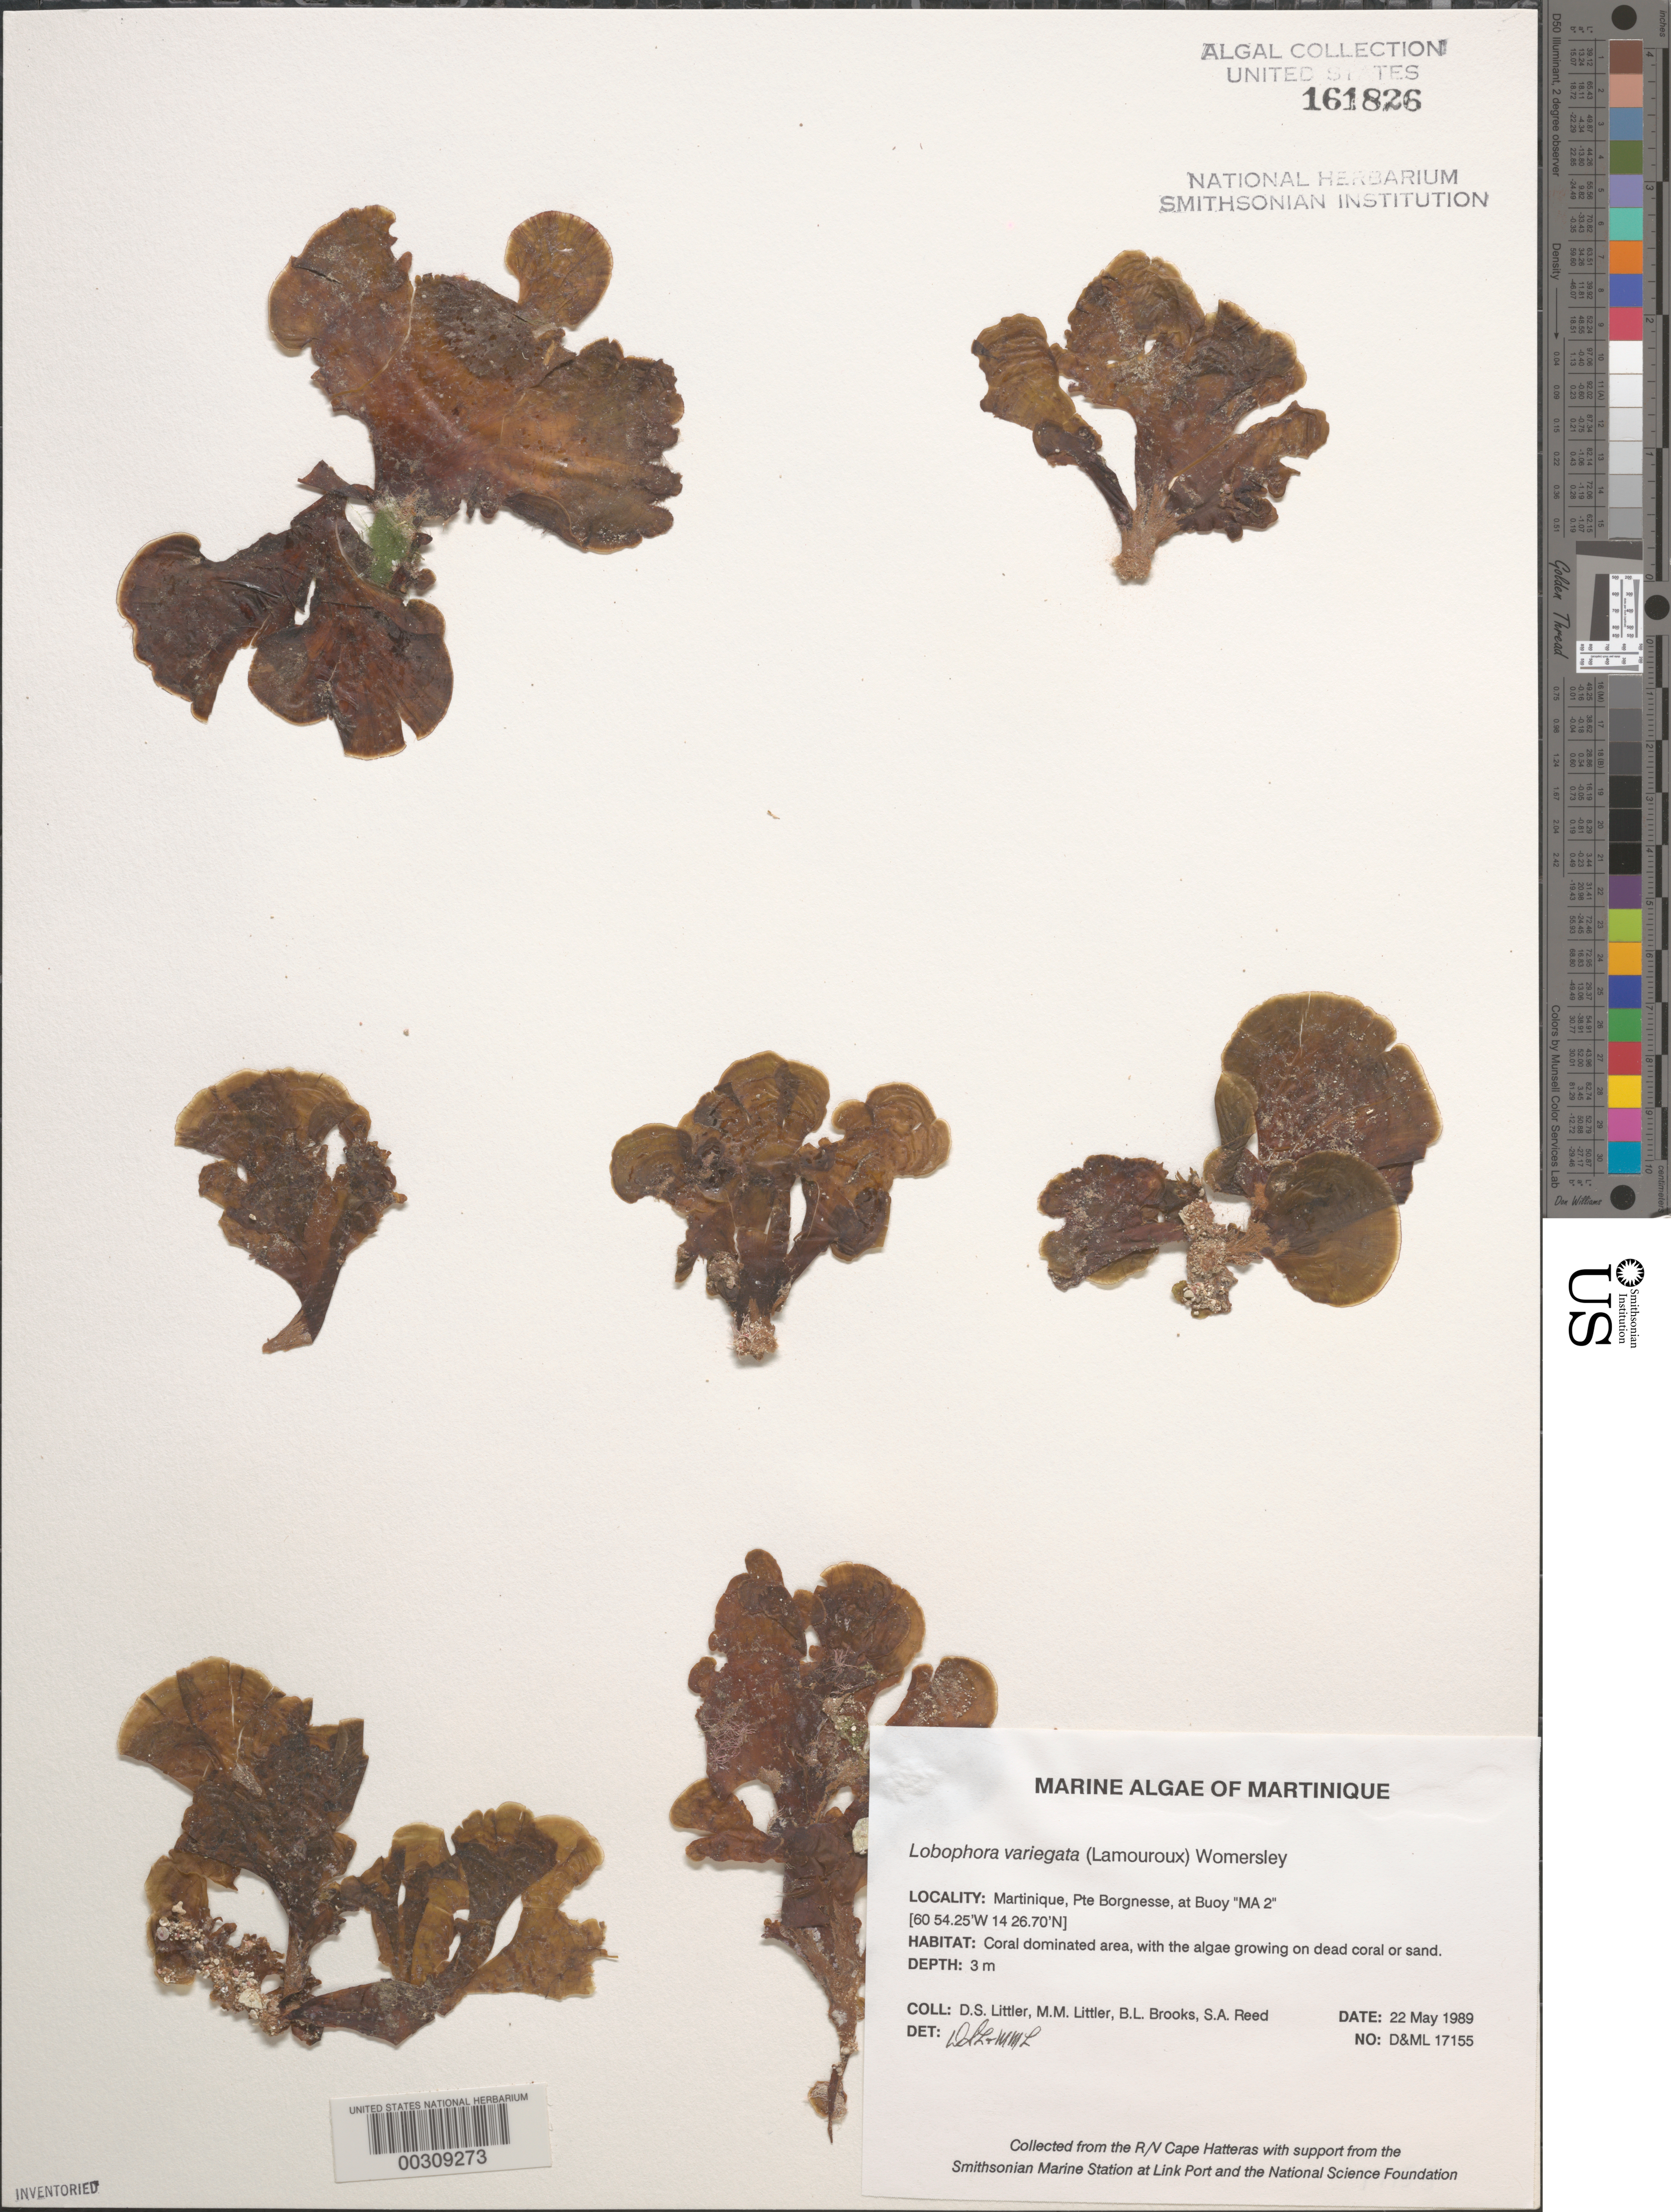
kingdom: Chromista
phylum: Ochrophyta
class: Phaeophyceae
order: Dictyotales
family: Dictyotaceae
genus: Lobophora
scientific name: Lobophora variegata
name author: (J.V.Lamouroux) Womersley & E.C. Oliveira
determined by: Littler, D. S.; Littler, M. M.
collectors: D. S. Littler, M. M. Littler, B. Brooks & S. Reed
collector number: D&ML 17155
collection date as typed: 22 May 1989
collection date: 1989-05-22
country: Martinique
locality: Pointe Borgnesse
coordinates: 14 26.70 N, 60 54.25' W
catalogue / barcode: US 161826